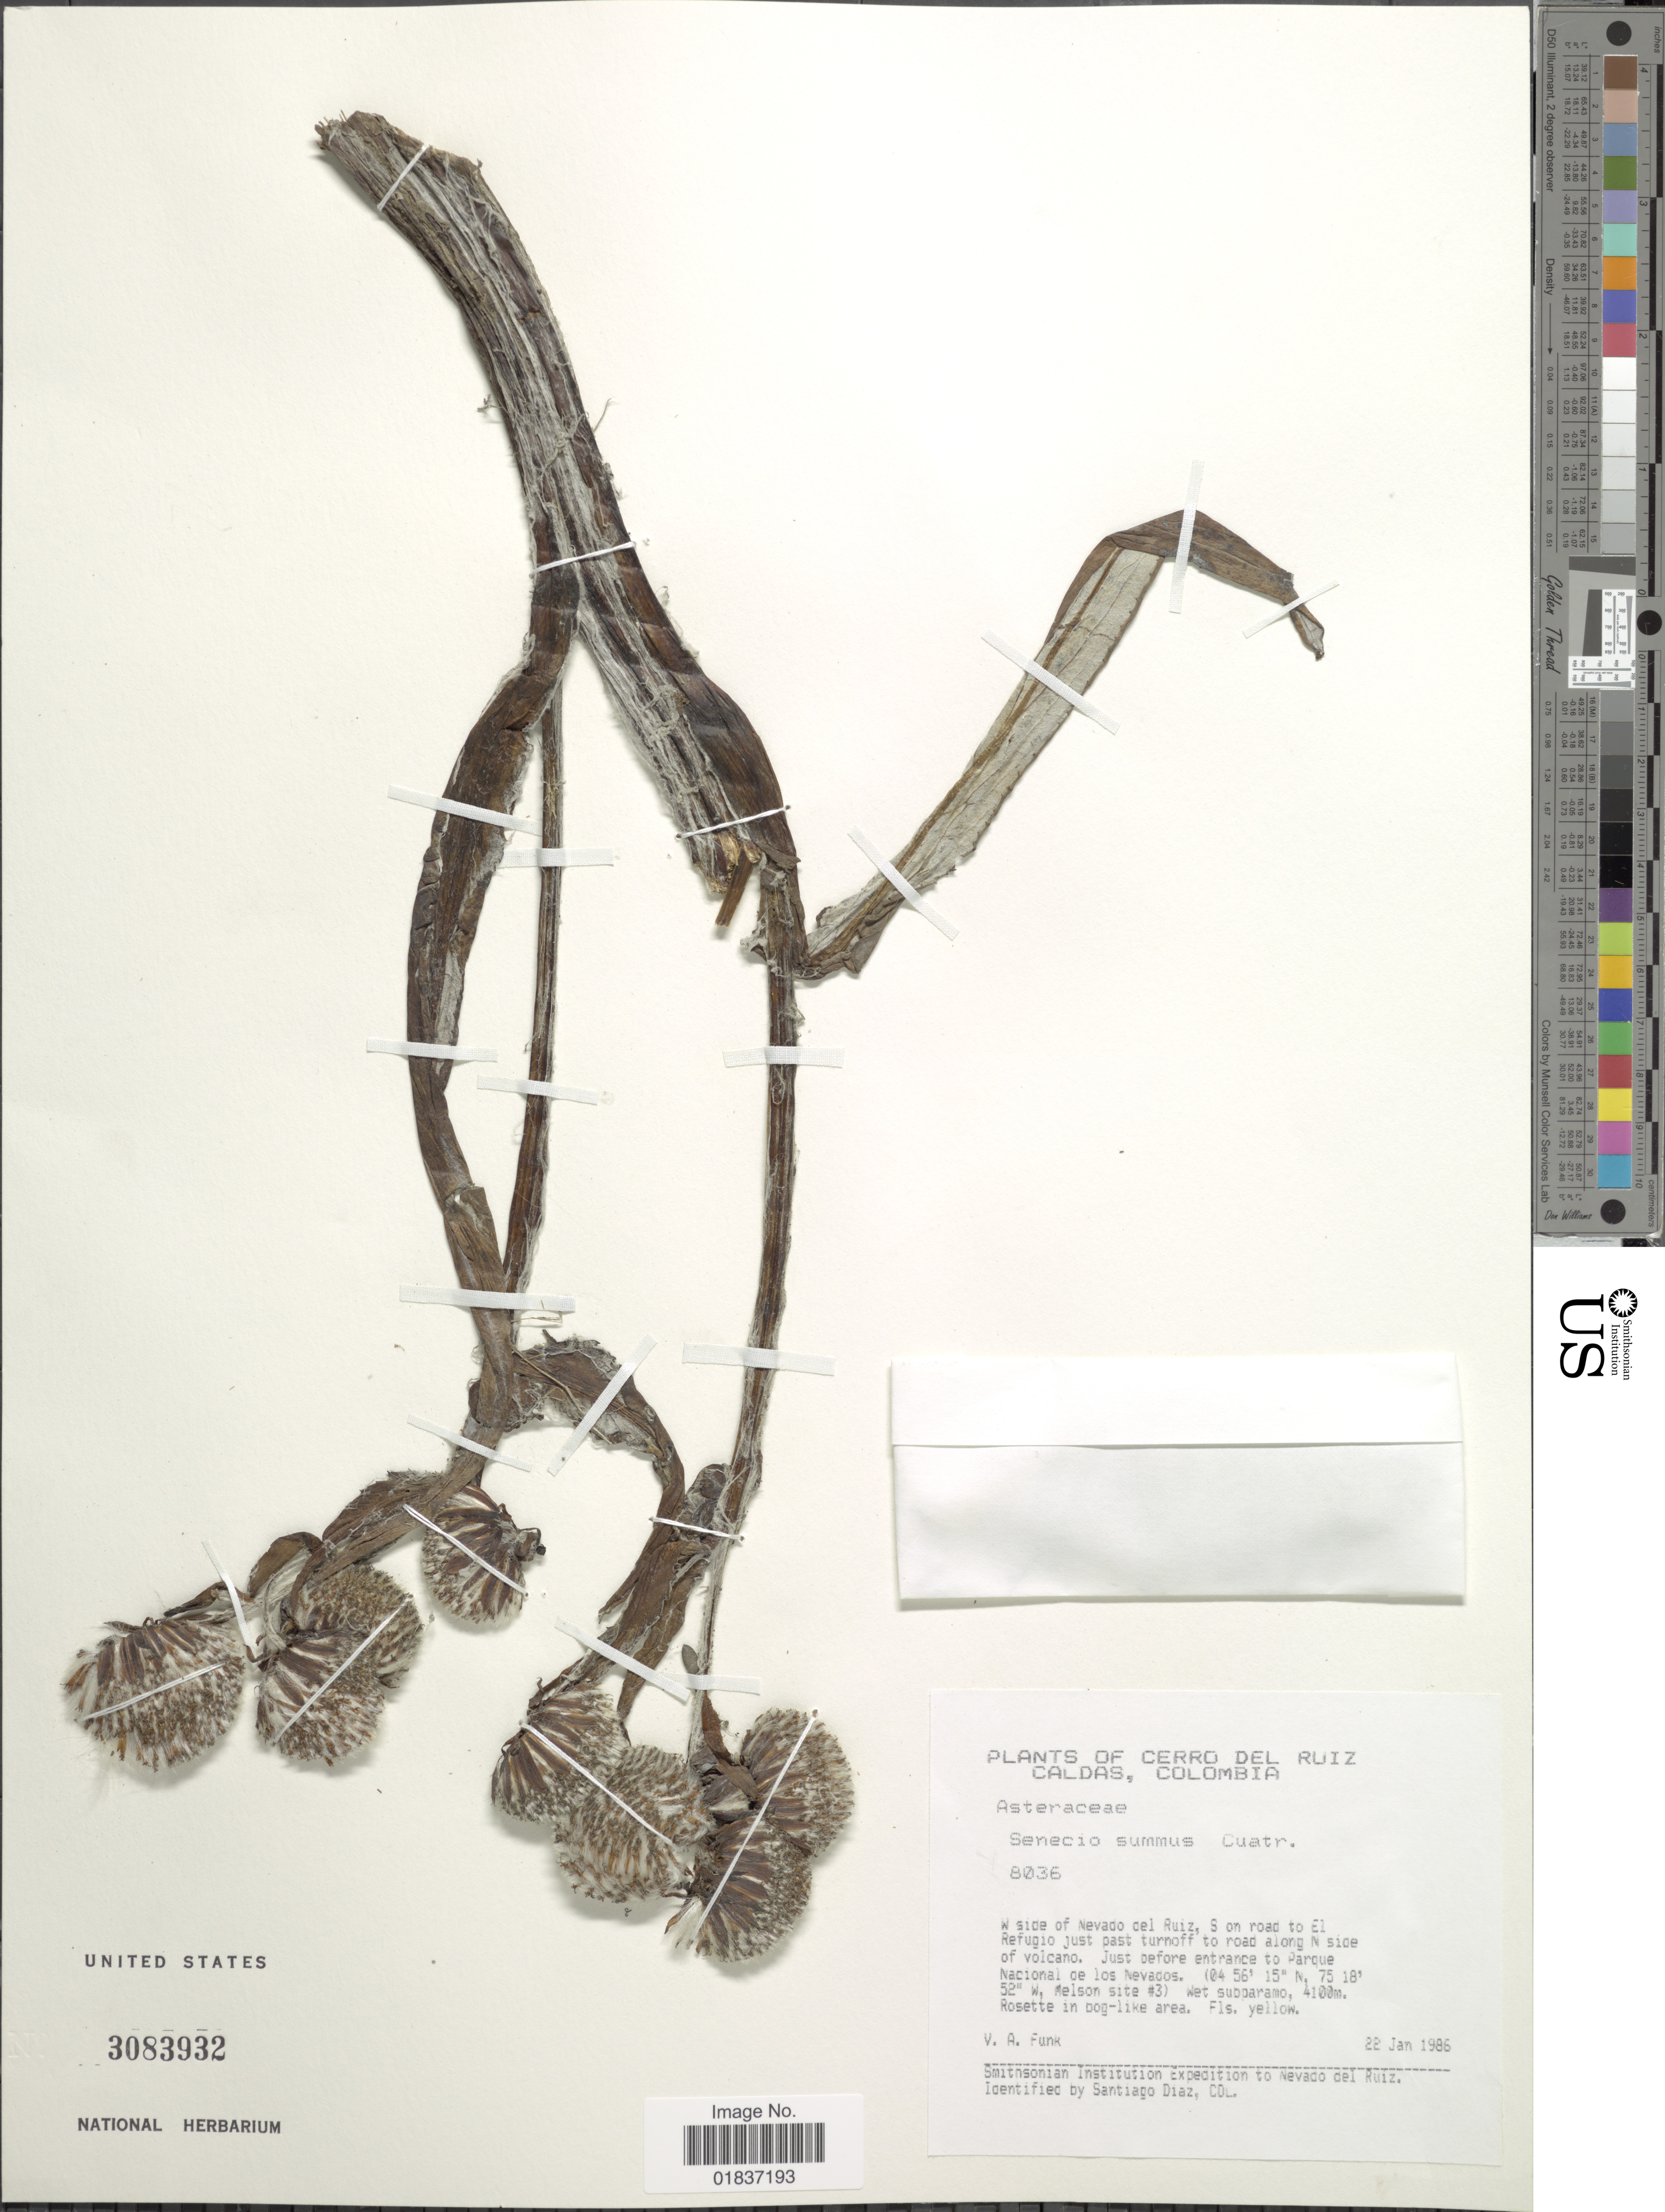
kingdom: Plantae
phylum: Tracheophyta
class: Magnoliopsida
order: Asterales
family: Asteraceae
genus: Senecio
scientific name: Senecio culcitioides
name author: Sch. Bip.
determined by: Salomon, Luciana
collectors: V. Funk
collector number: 8036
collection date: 1986-01-22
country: Colombia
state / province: Caldas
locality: Cerro del Ruiz. Caldas. W. side of Nevado del Ruiz, S on road to El Refugio just past turnoff to road along N side of volcano. Just before entrance to Parque Nacional de los Nevados.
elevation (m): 4100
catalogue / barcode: US 3083932